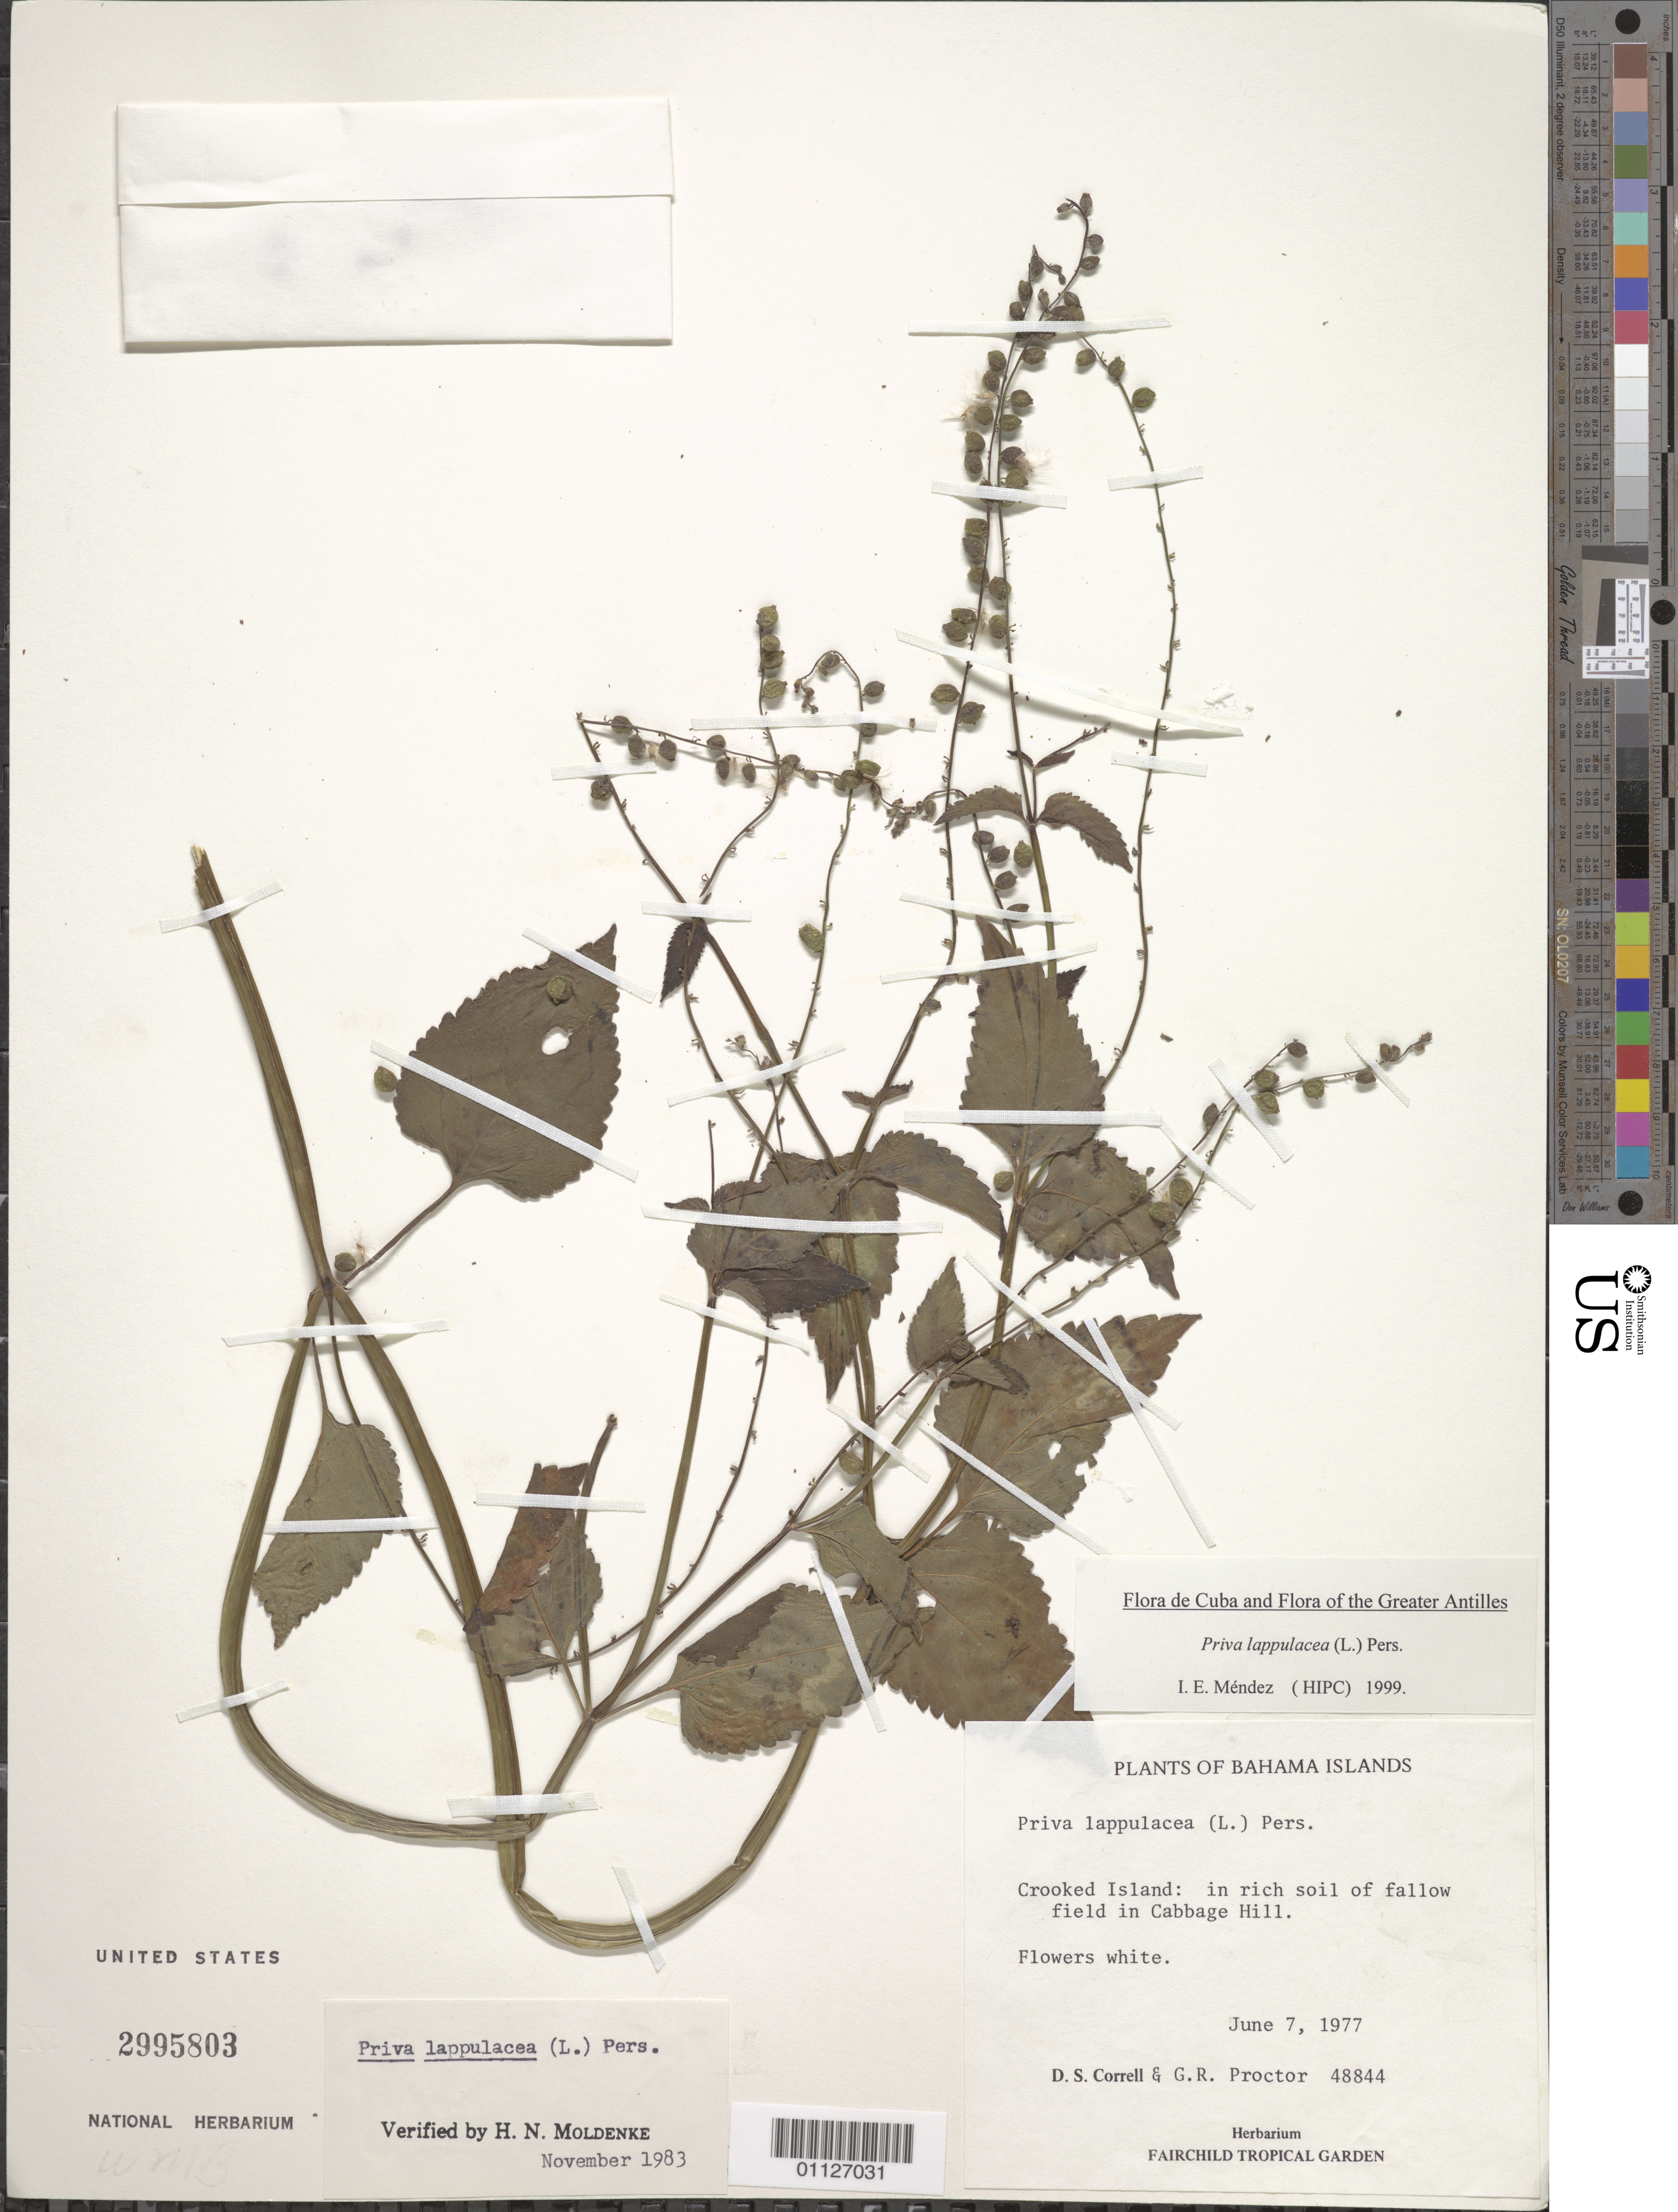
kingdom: Plantae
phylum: Tracheophyta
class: Magnoliopsida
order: Lamiales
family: Verbenaceae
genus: Priva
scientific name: Priva lappulacea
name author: (L.) Pers.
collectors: D. S. Correll & G. R. Proctor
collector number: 48844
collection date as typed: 07 Jun 1977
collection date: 1977-06-07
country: Bahamas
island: Crooked I.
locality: Innrich soil in fallow field in Cabbage Hill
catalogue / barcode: US 2995803